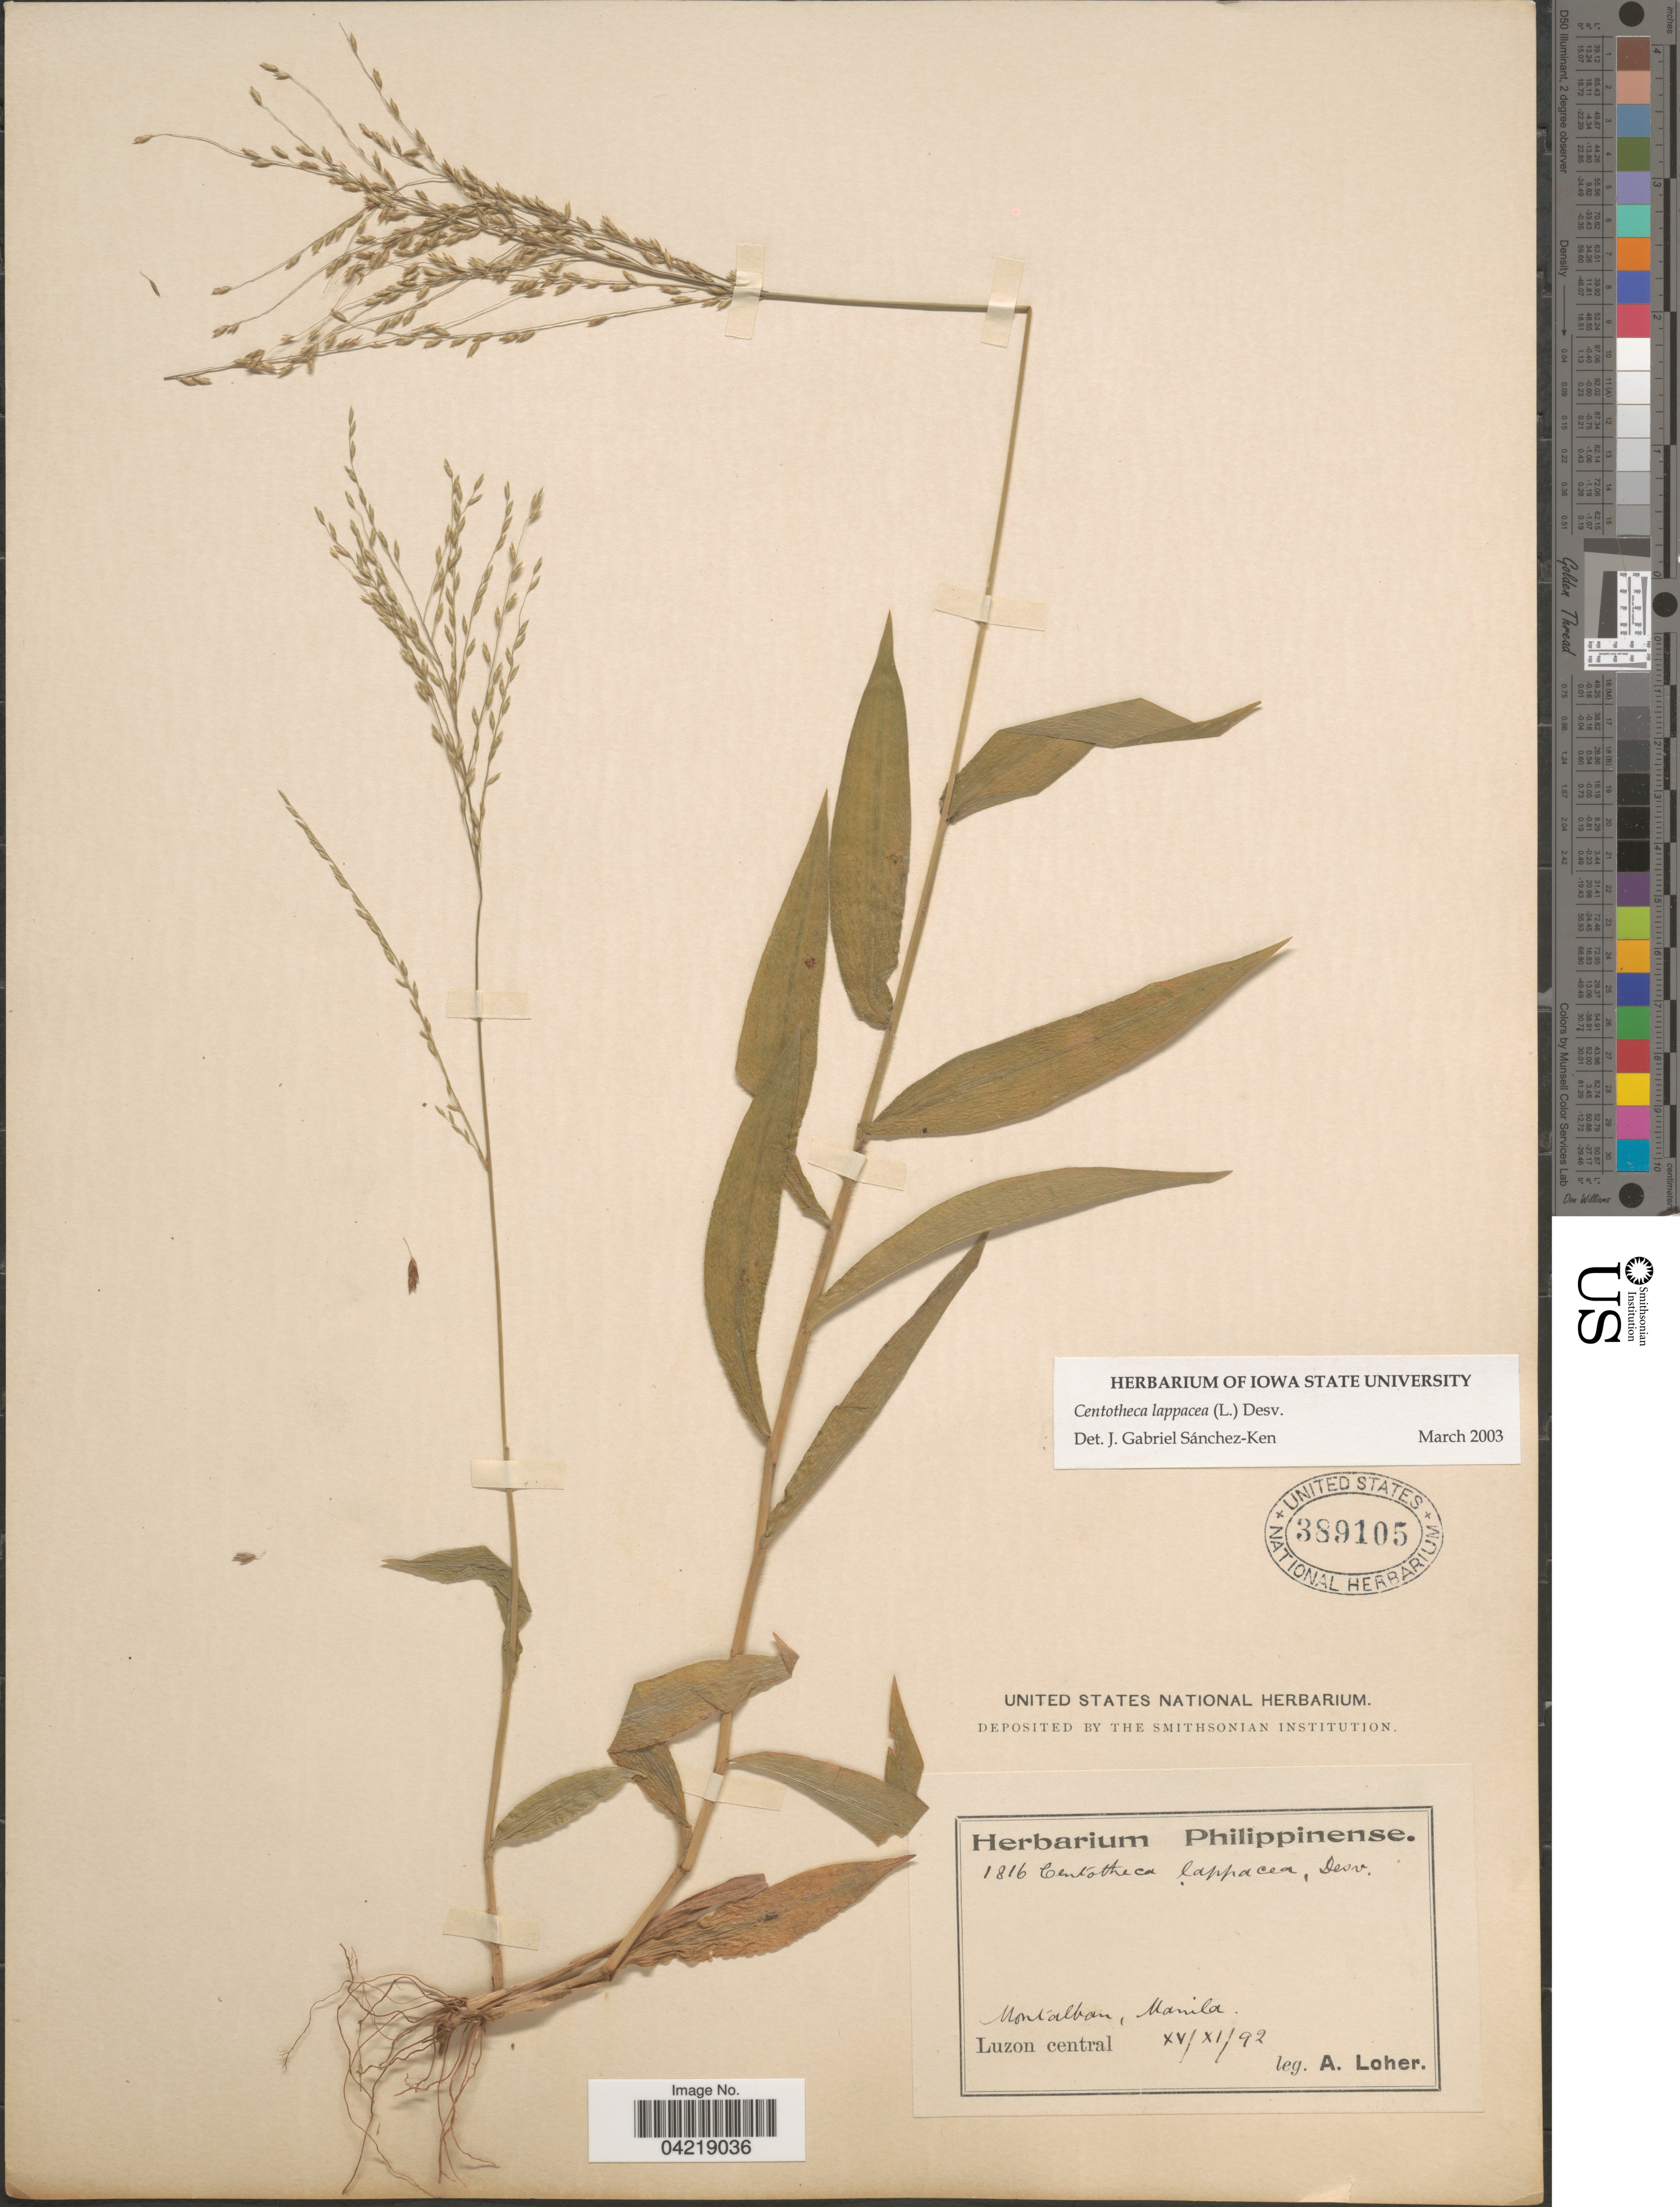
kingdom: Plantae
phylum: Tracheophyta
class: Liliopsida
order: Poales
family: Poaceae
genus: Centotheca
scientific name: Centotheca lappacea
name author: (L.) Desv.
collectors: A. Loher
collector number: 1816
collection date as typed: Transcribed d/m/y: 15/11/92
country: Philippines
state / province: Central Luzon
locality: Montalban, Manila. Luzon central.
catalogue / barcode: US 389105